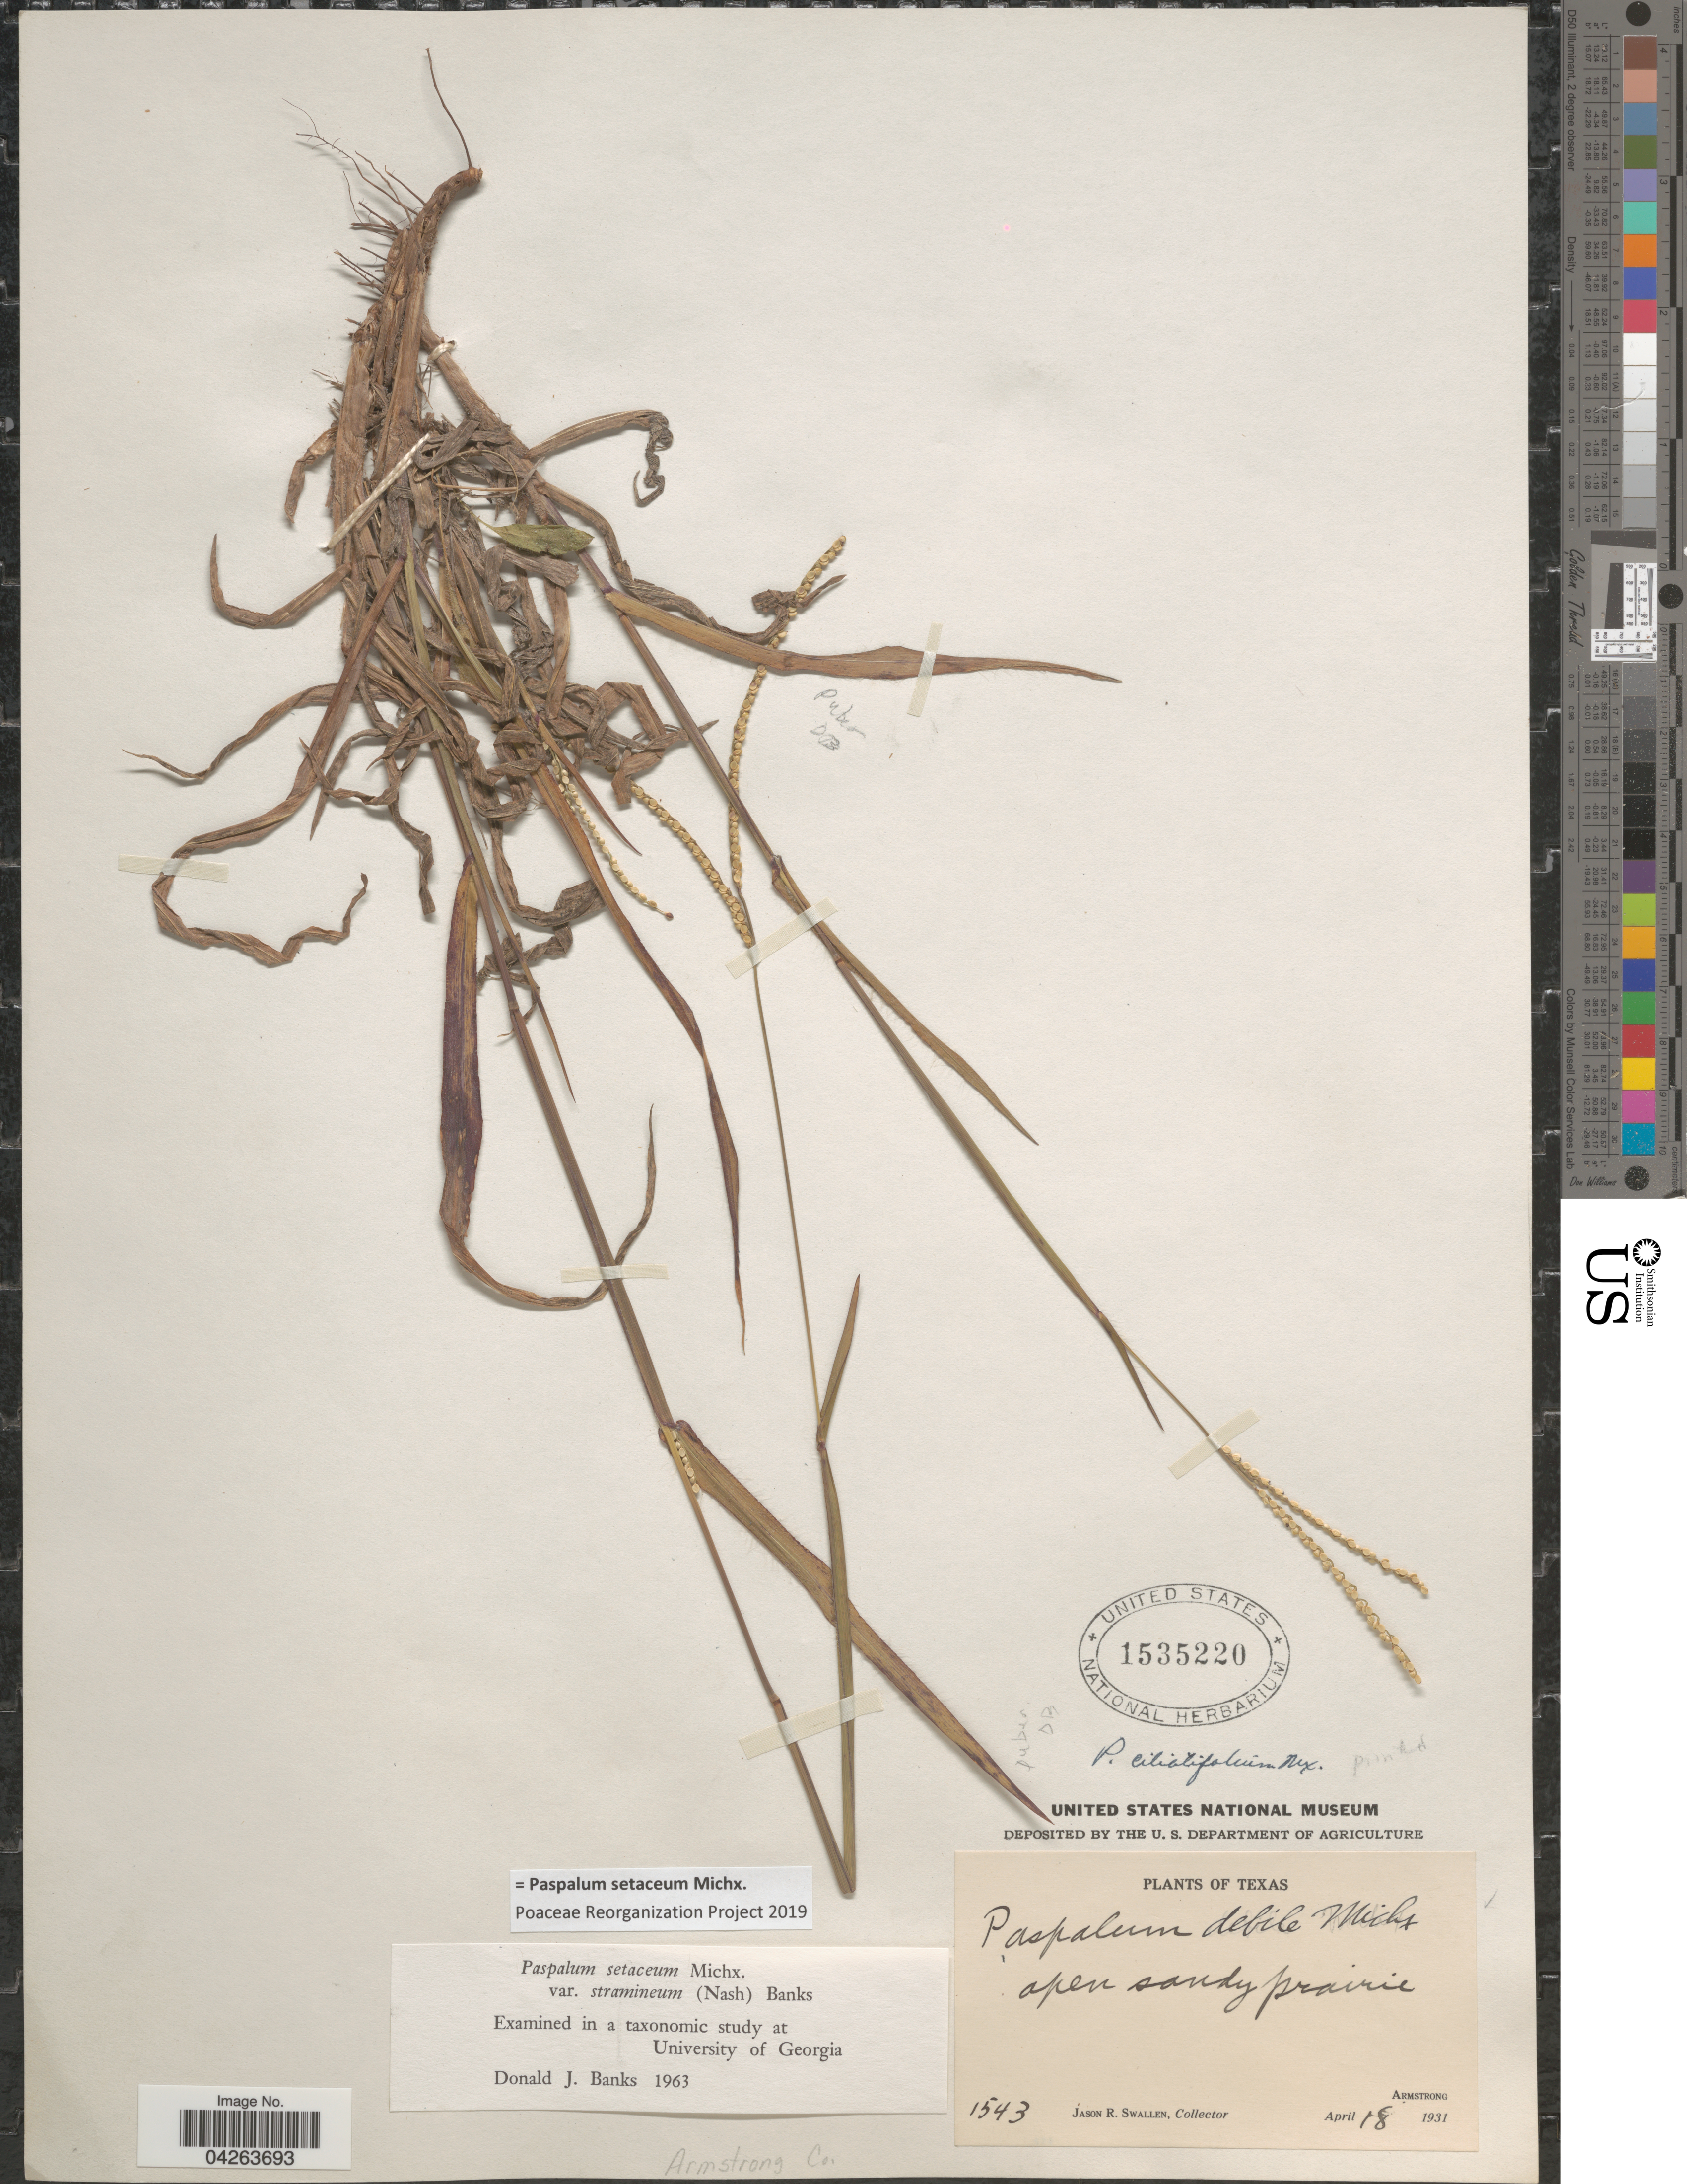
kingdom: Plantae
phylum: Tracheophyta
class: Liliopsida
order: Poales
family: Poaceae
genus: Paspalum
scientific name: Paspalum setaceum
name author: Michx.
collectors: J. R. Swallen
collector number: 1543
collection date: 1931-04-18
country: United States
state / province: Texas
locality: Open sandy prairie. Armstrong. Armstrong Co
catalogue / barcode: US 1535220